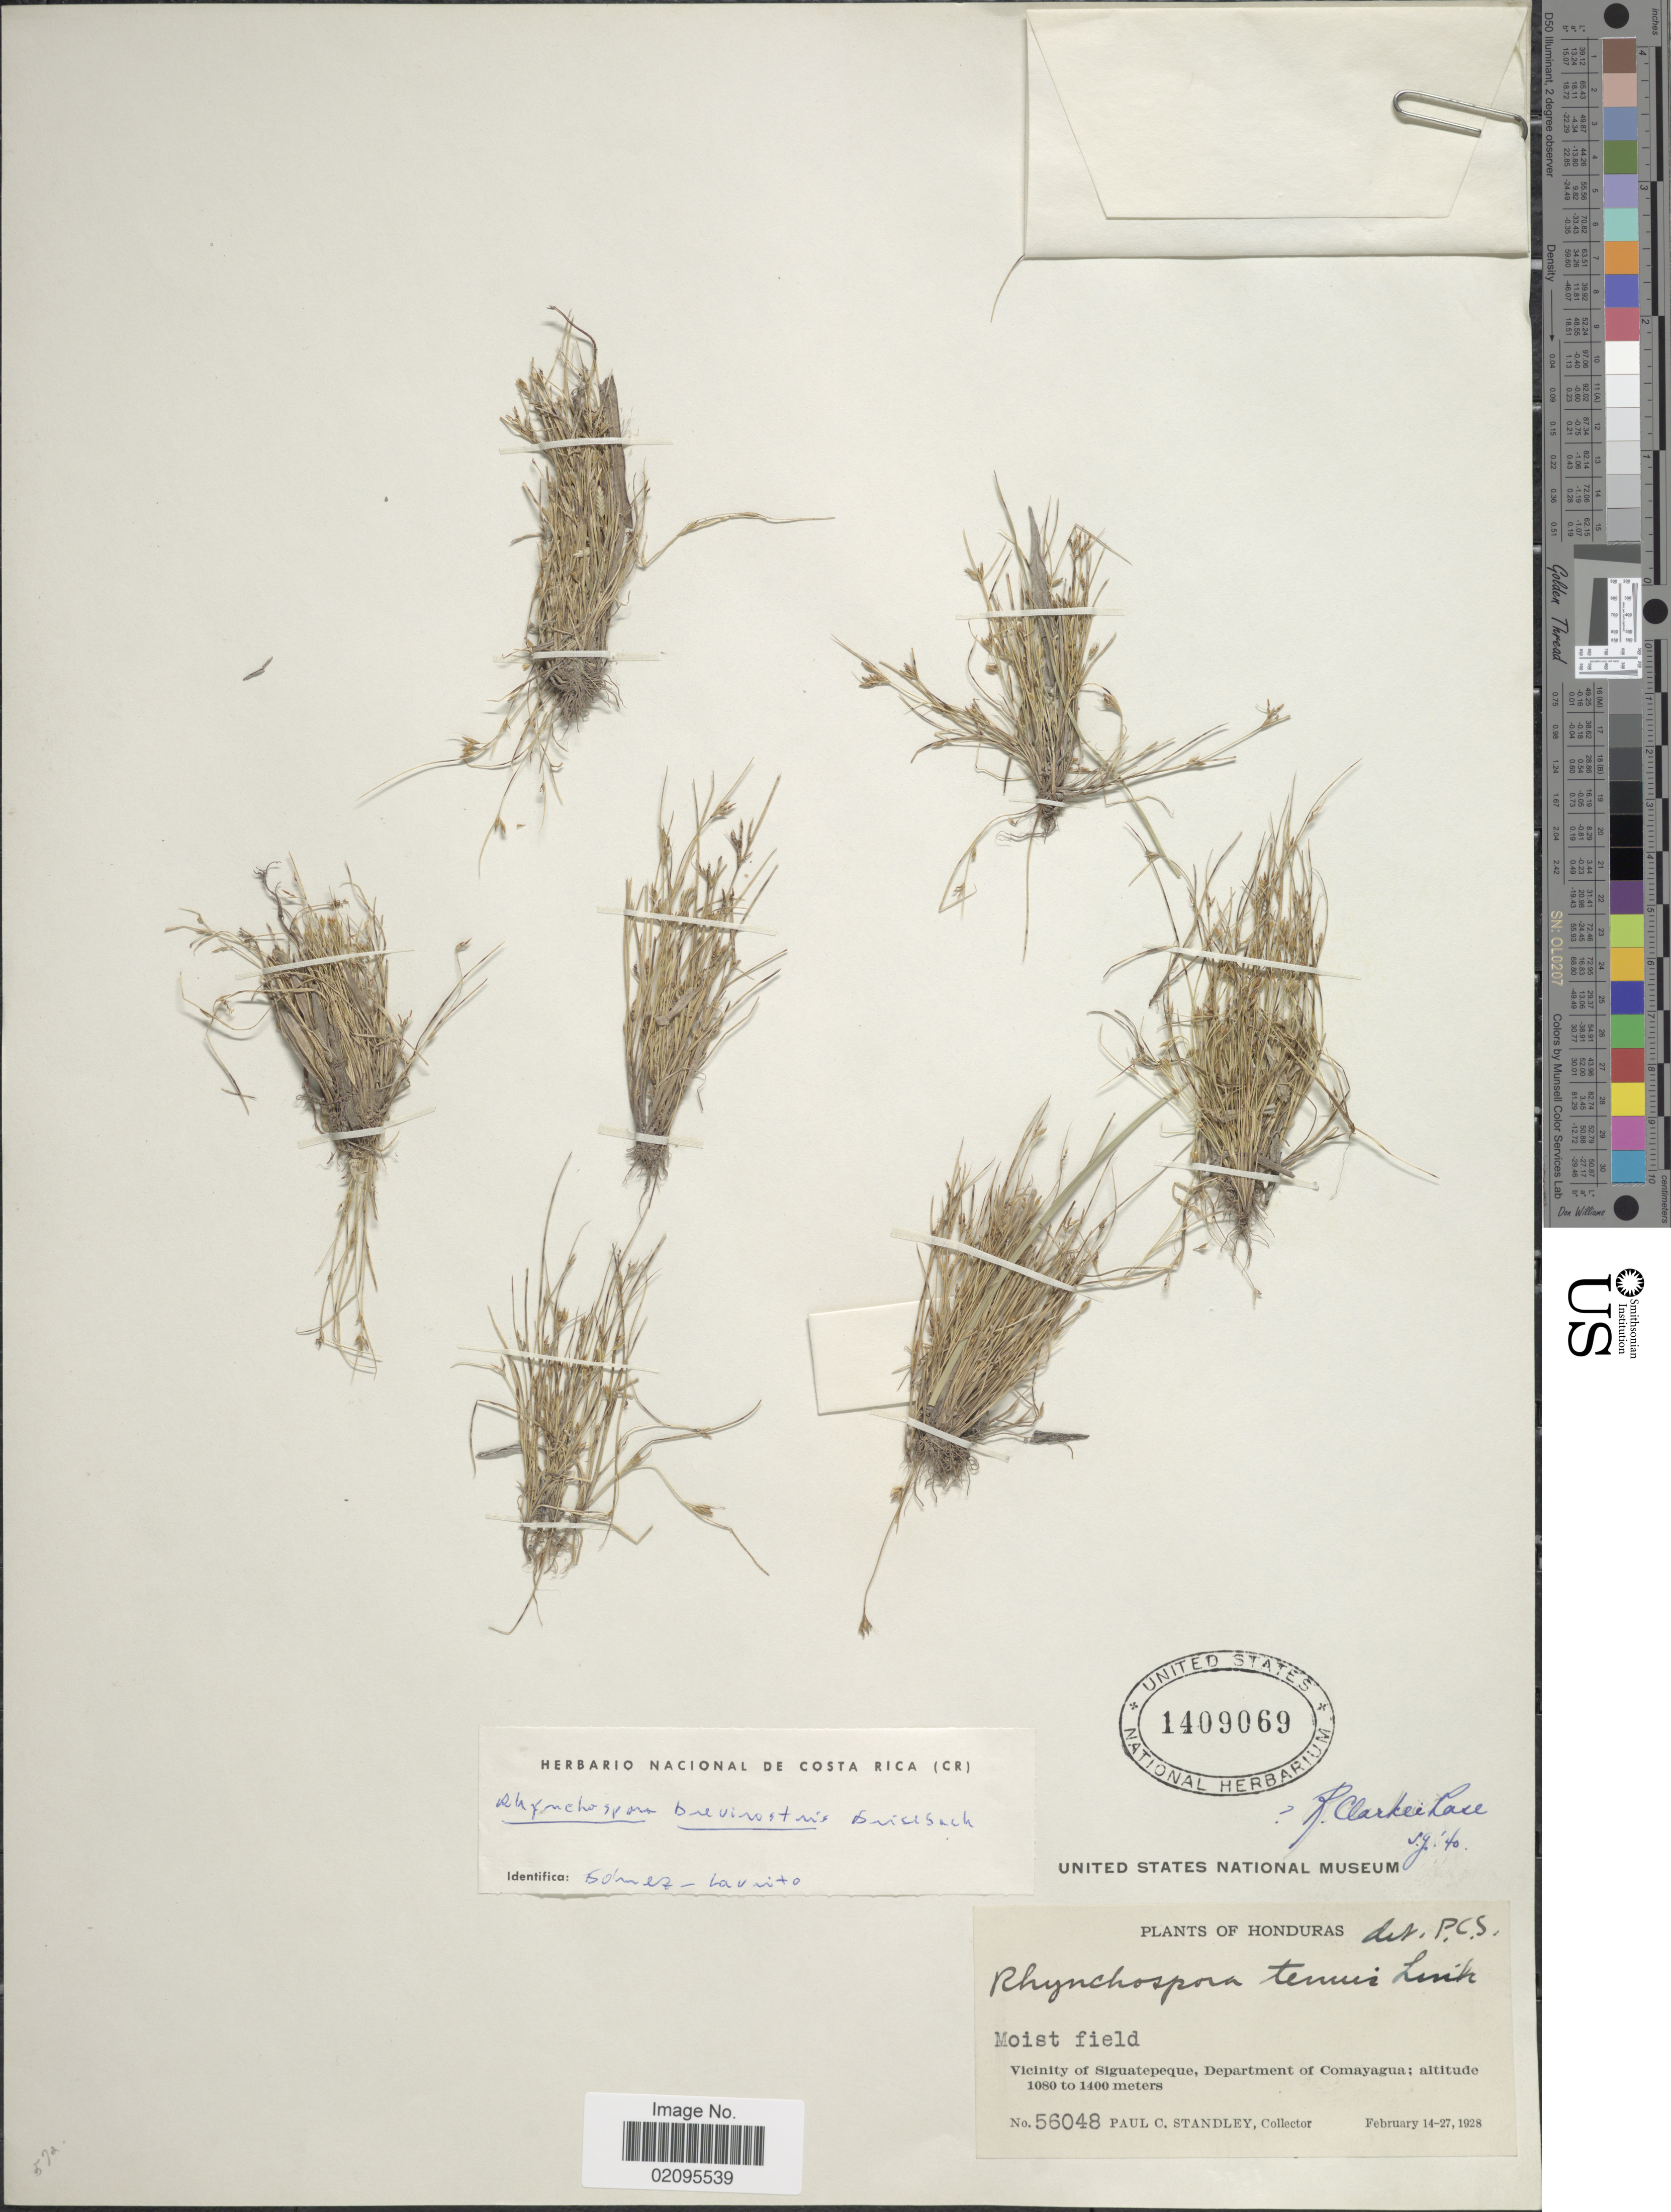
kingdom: Plantae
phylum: Tracheophyta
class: Liliopsida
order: Poales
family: Cyperaceae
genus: Rhynchospora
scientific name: Rhynchospora brevirostris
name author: Griseb.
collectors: P. C. Standley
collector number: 56048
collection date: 1928-02-14/1928-02-27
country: Honduras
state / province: Comayagua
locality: Moist field, Vicinity of Siguatepeque.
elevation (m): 1080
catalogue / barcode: US 1409069